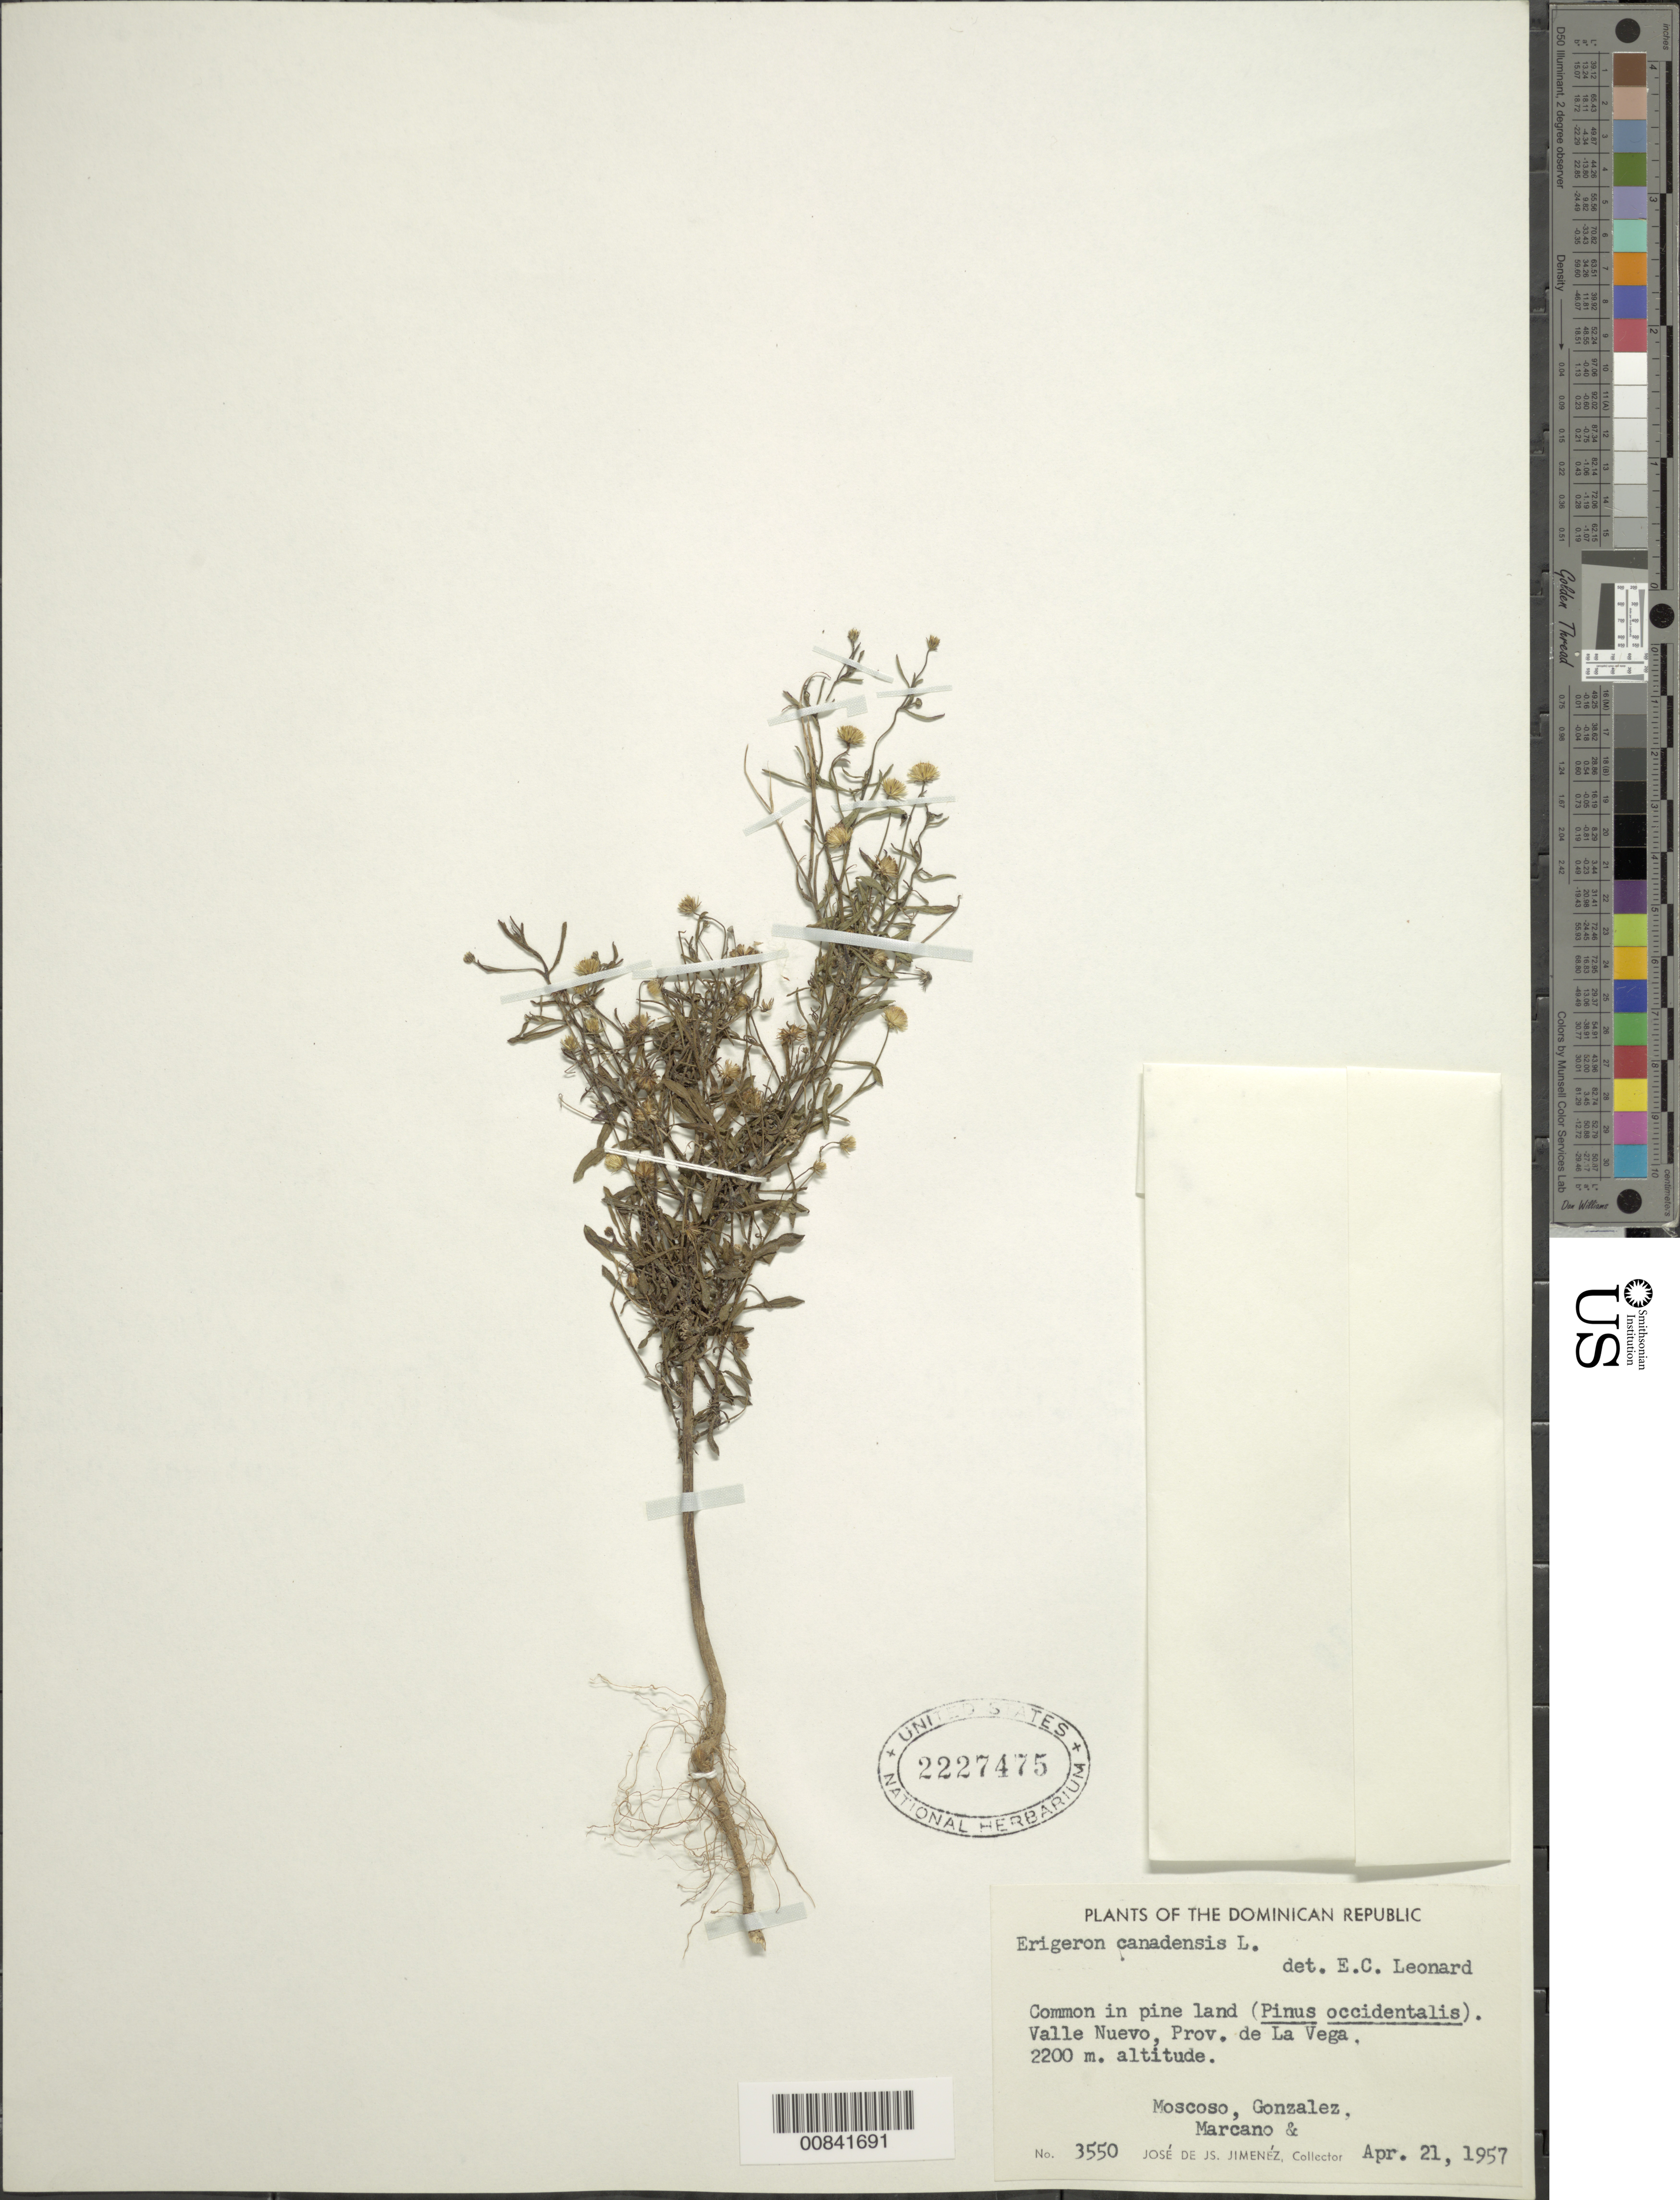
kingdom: Plantae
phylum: Tracheophyta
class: Magnoliopsida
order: Asterales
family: Asteraceae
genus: Conyza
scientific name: Conyza canadensis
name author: (L.) Cronq.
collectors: J. J. Jiménez Almonte, R. Moscoso, C. Gonzalez & E. J. Marcano F.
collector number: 3550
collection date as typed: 21 Apr 1957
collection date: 1957-04-21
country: Dominican Republic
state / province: La Vega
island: Hispaniola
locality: Valle Nuevo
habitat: In pine land (Pinus occidentalis)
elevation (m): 2200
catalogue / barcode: US 2227475